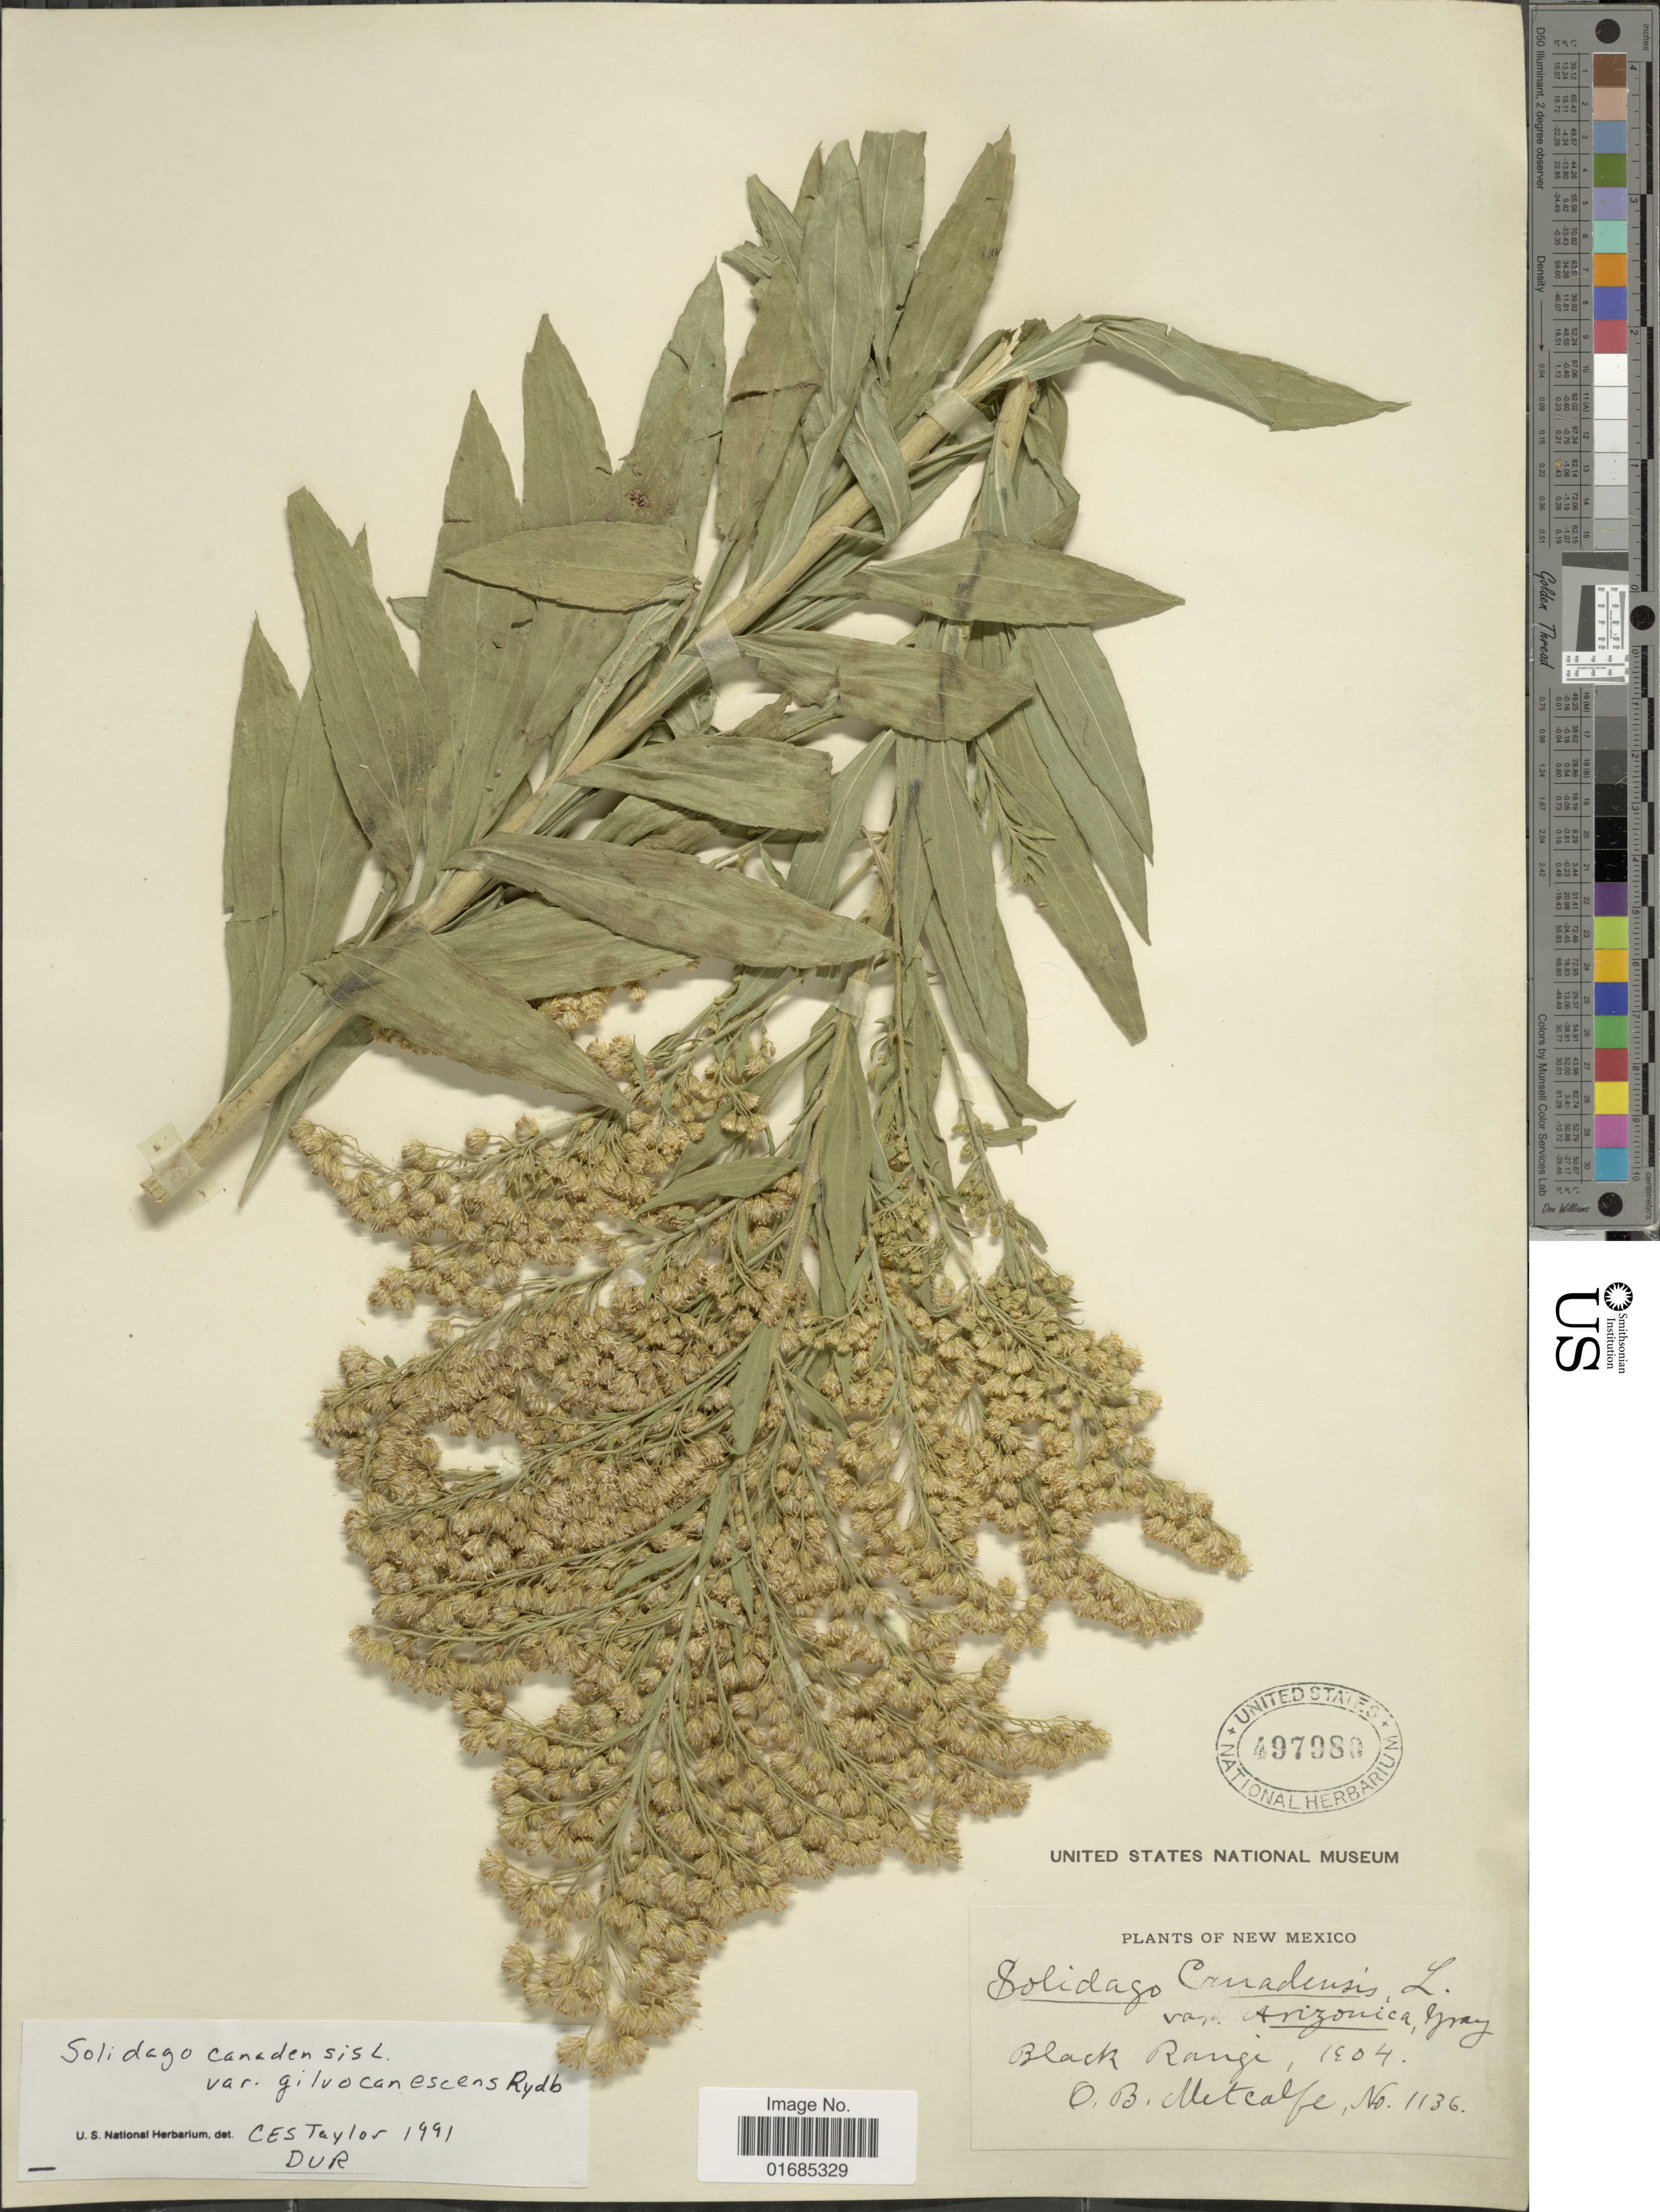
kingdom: Plantae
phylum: Tracheophyta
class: Magnoliopsida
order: Asterales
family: Asteraceae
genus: Solidago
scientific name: Solidago canadensis var. gilvocanescens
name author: Rydb.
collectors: O. B. Metcalfe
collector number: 1136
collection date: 1904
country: United States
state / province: New Mexico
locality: Black Range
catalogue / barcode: US 497980